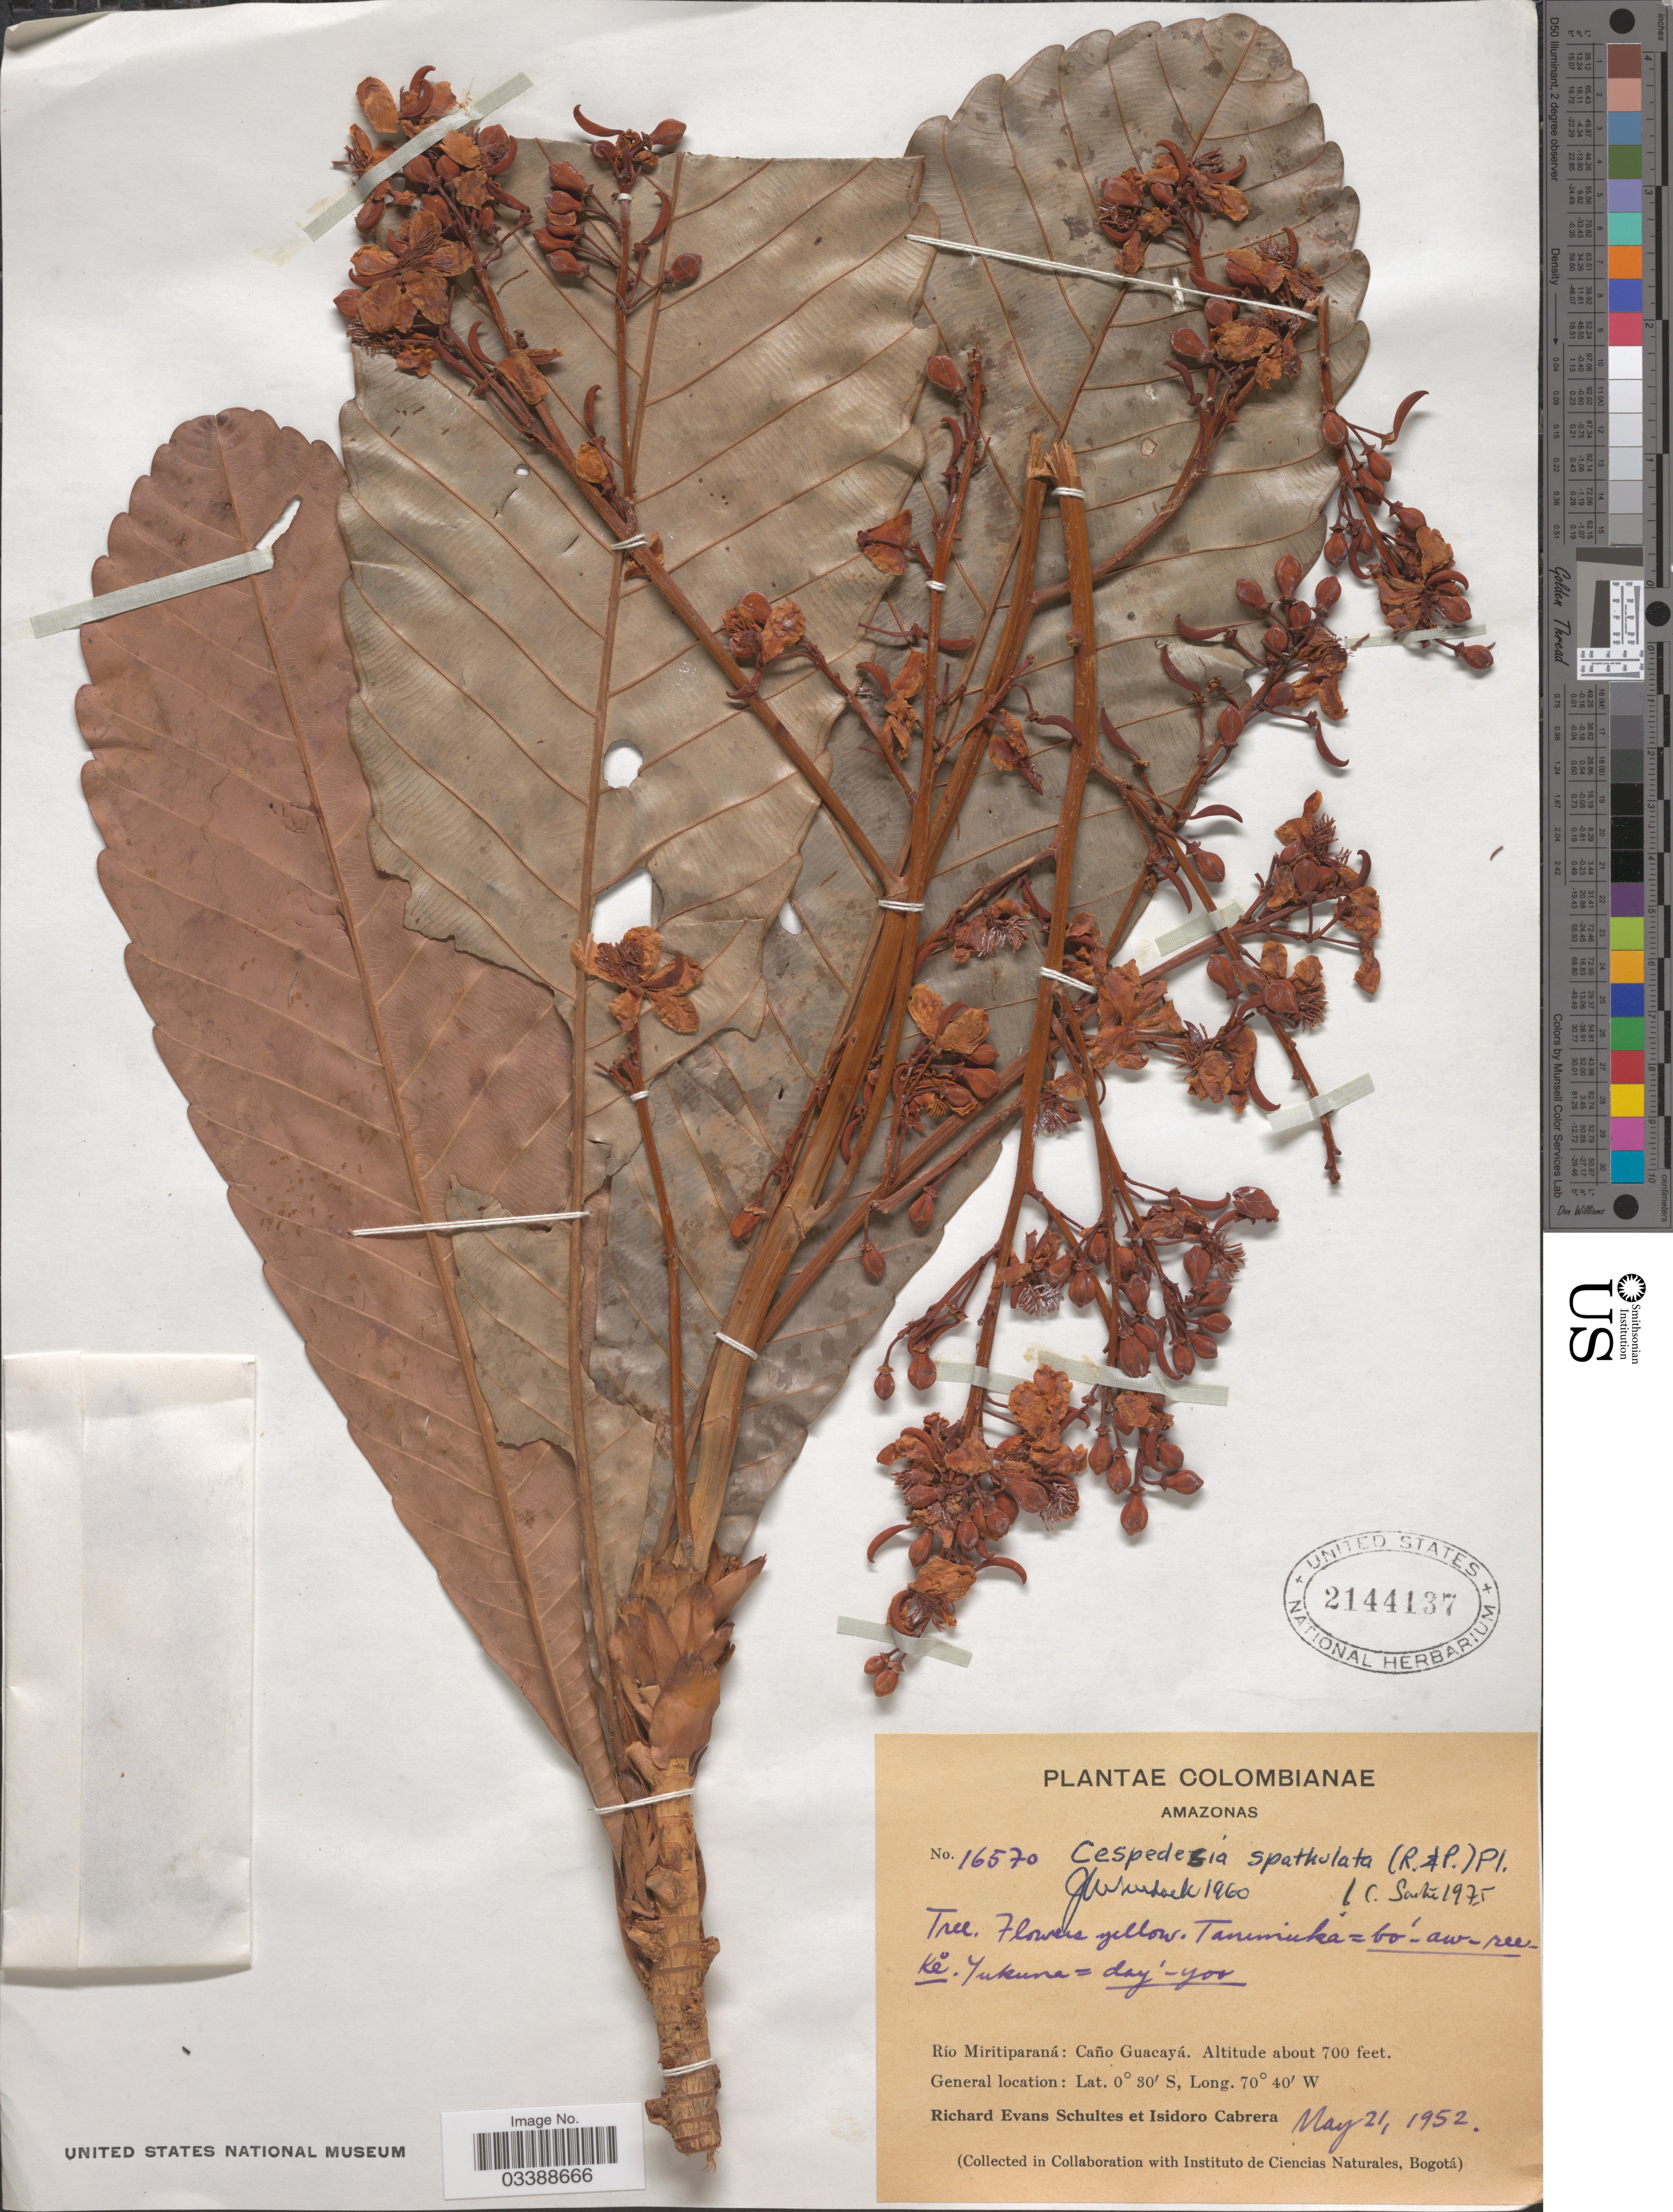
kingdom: Plantae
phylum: Tracheophyta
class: Magnoliopsida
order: Malpighiales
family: Ochnaceae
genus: Cespedesia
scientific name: Cespedesia spathulata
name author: (Ruiz & Pav.) Planch.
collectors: R. E. Schultes & I. Cabrera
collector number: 16570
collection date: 1952-05-21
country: Colombia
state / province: Amazônas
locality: Río Miritiparaná: Caño Guacayá.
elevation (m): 213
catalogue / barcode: US 2144137